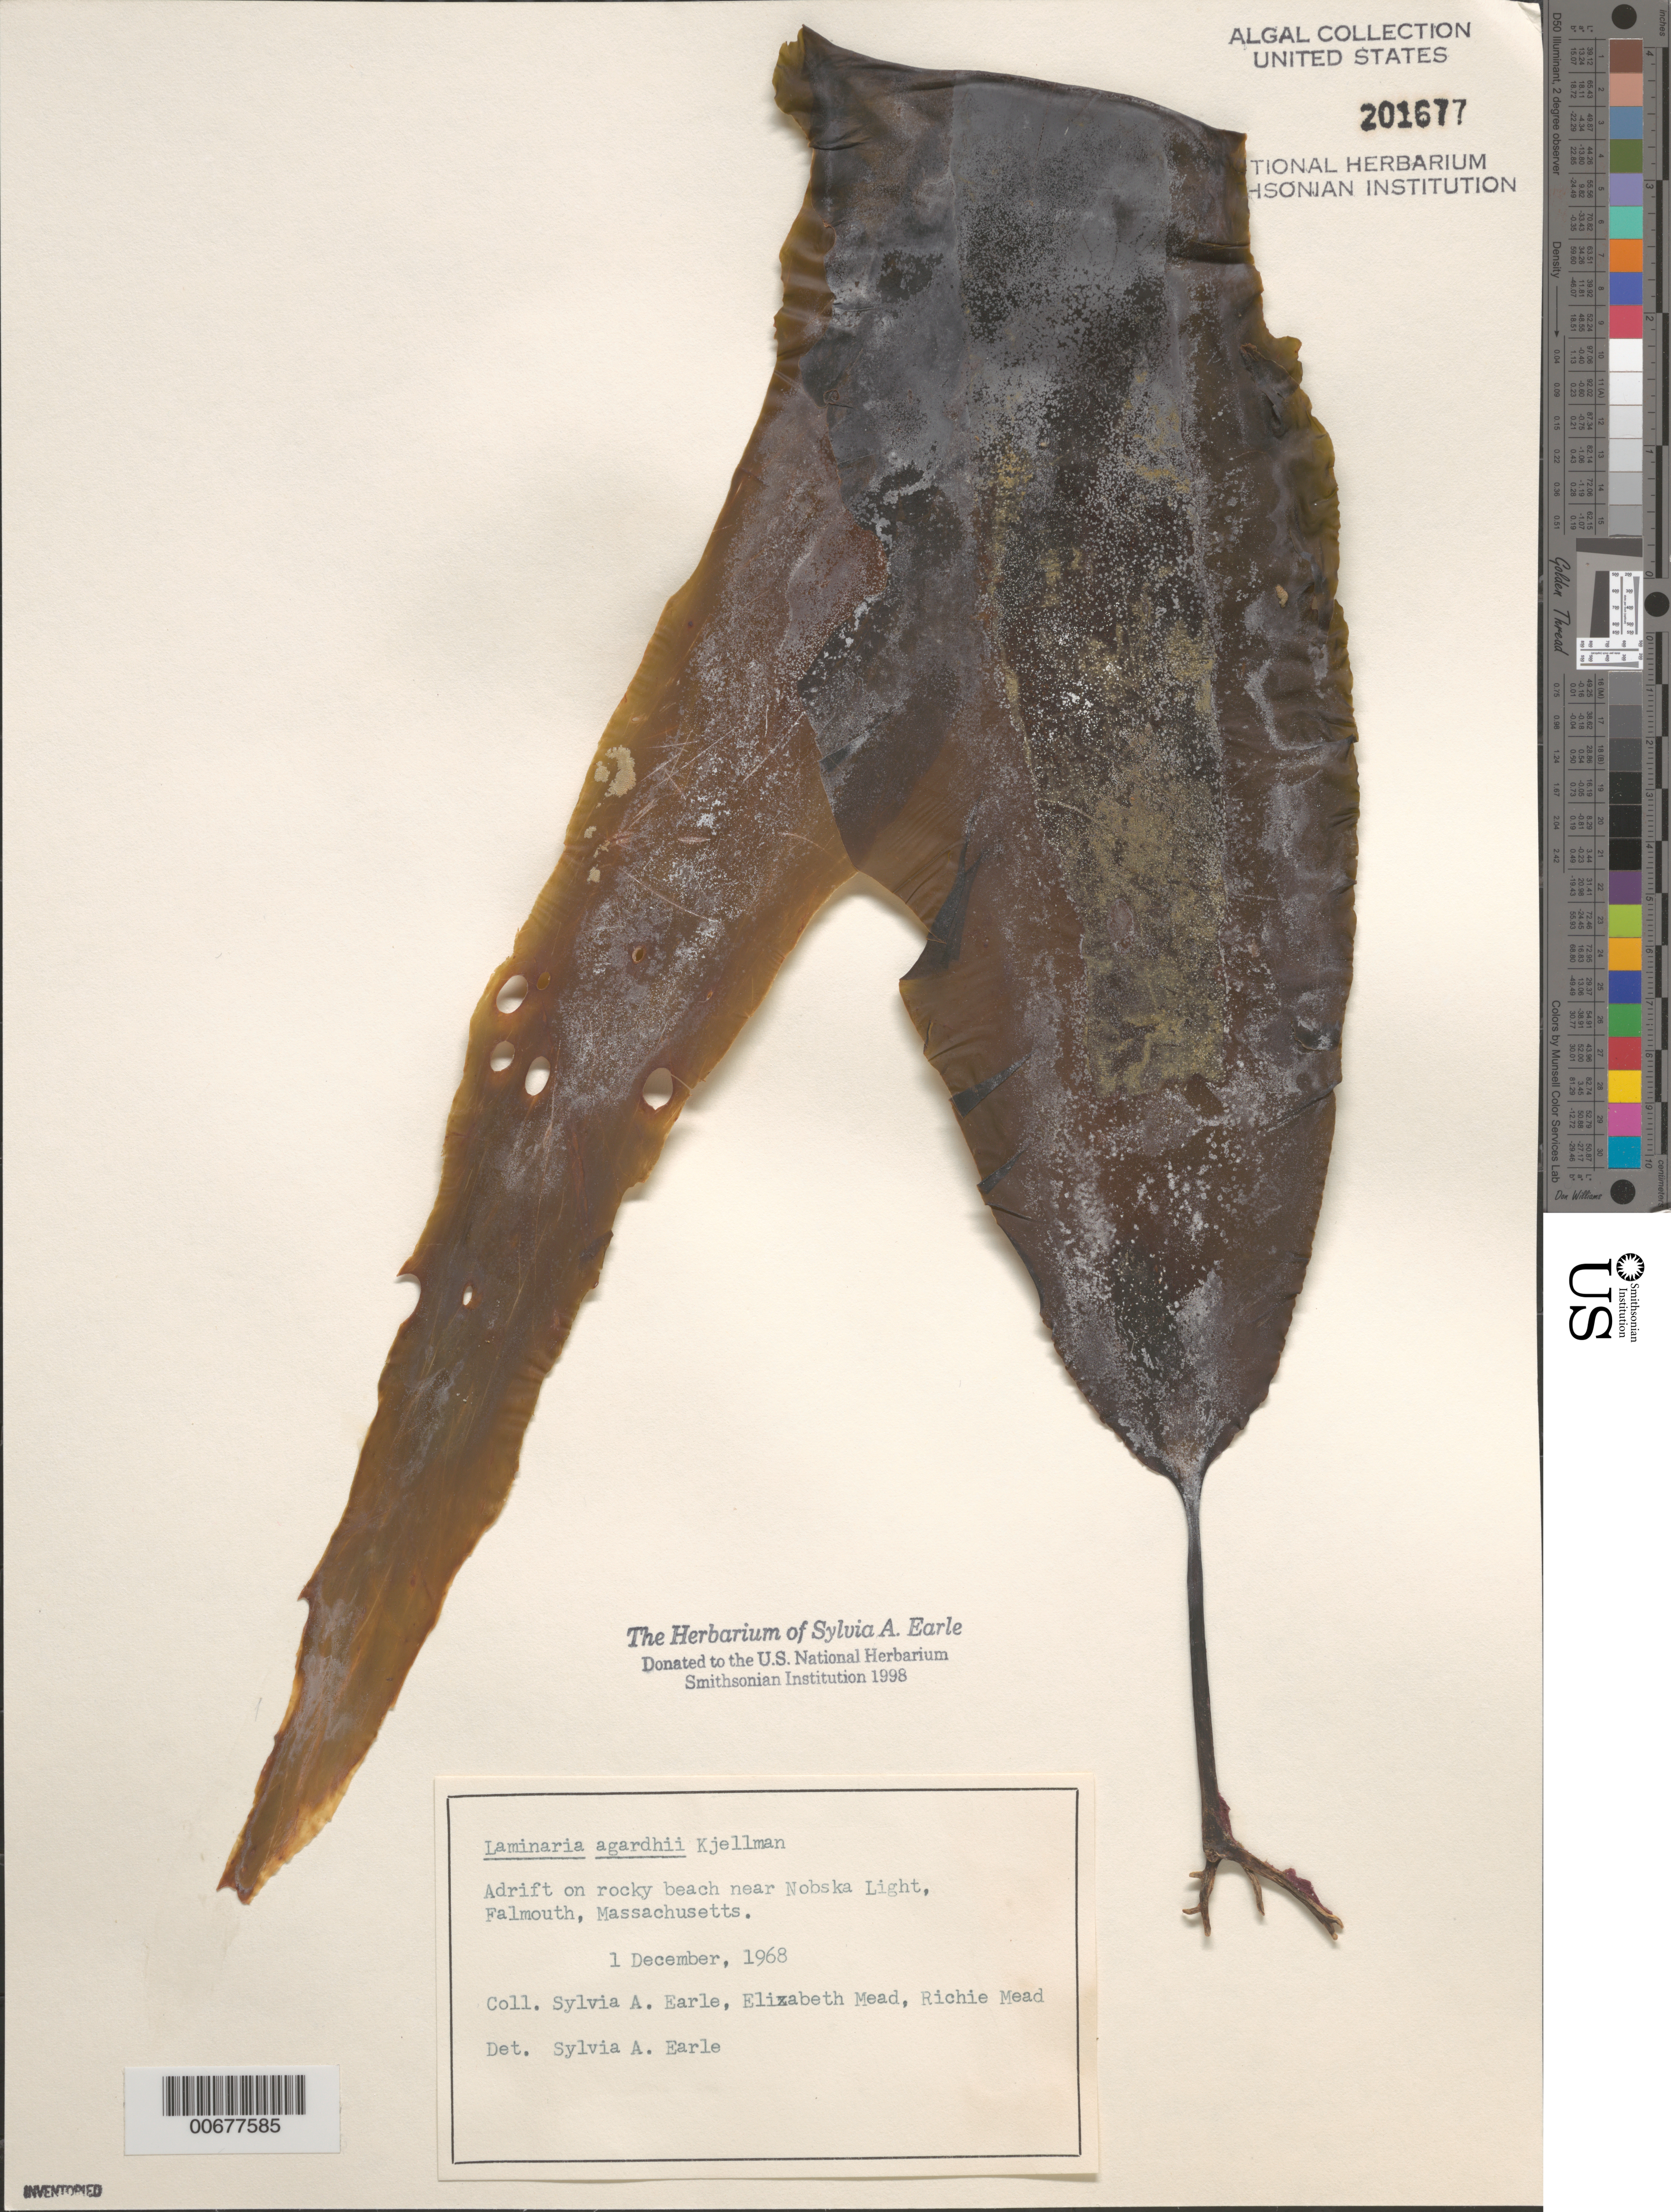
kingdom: Chromista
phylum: Ochrophyta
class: Phaeophyceae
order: Laminariales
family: Laminariaceae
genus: Saccharina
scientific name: Saccharina latissima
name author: C.E. Lane et al.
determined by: Algae name updating Project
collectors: S. A. Earle, E. Mead & R. Mead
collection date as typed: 01 Dec 1968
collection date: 1968-12-01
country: United States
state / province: Massachusetts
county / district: Barnstable County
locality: Falmouth, near Nobska Light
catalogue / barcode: US 201677